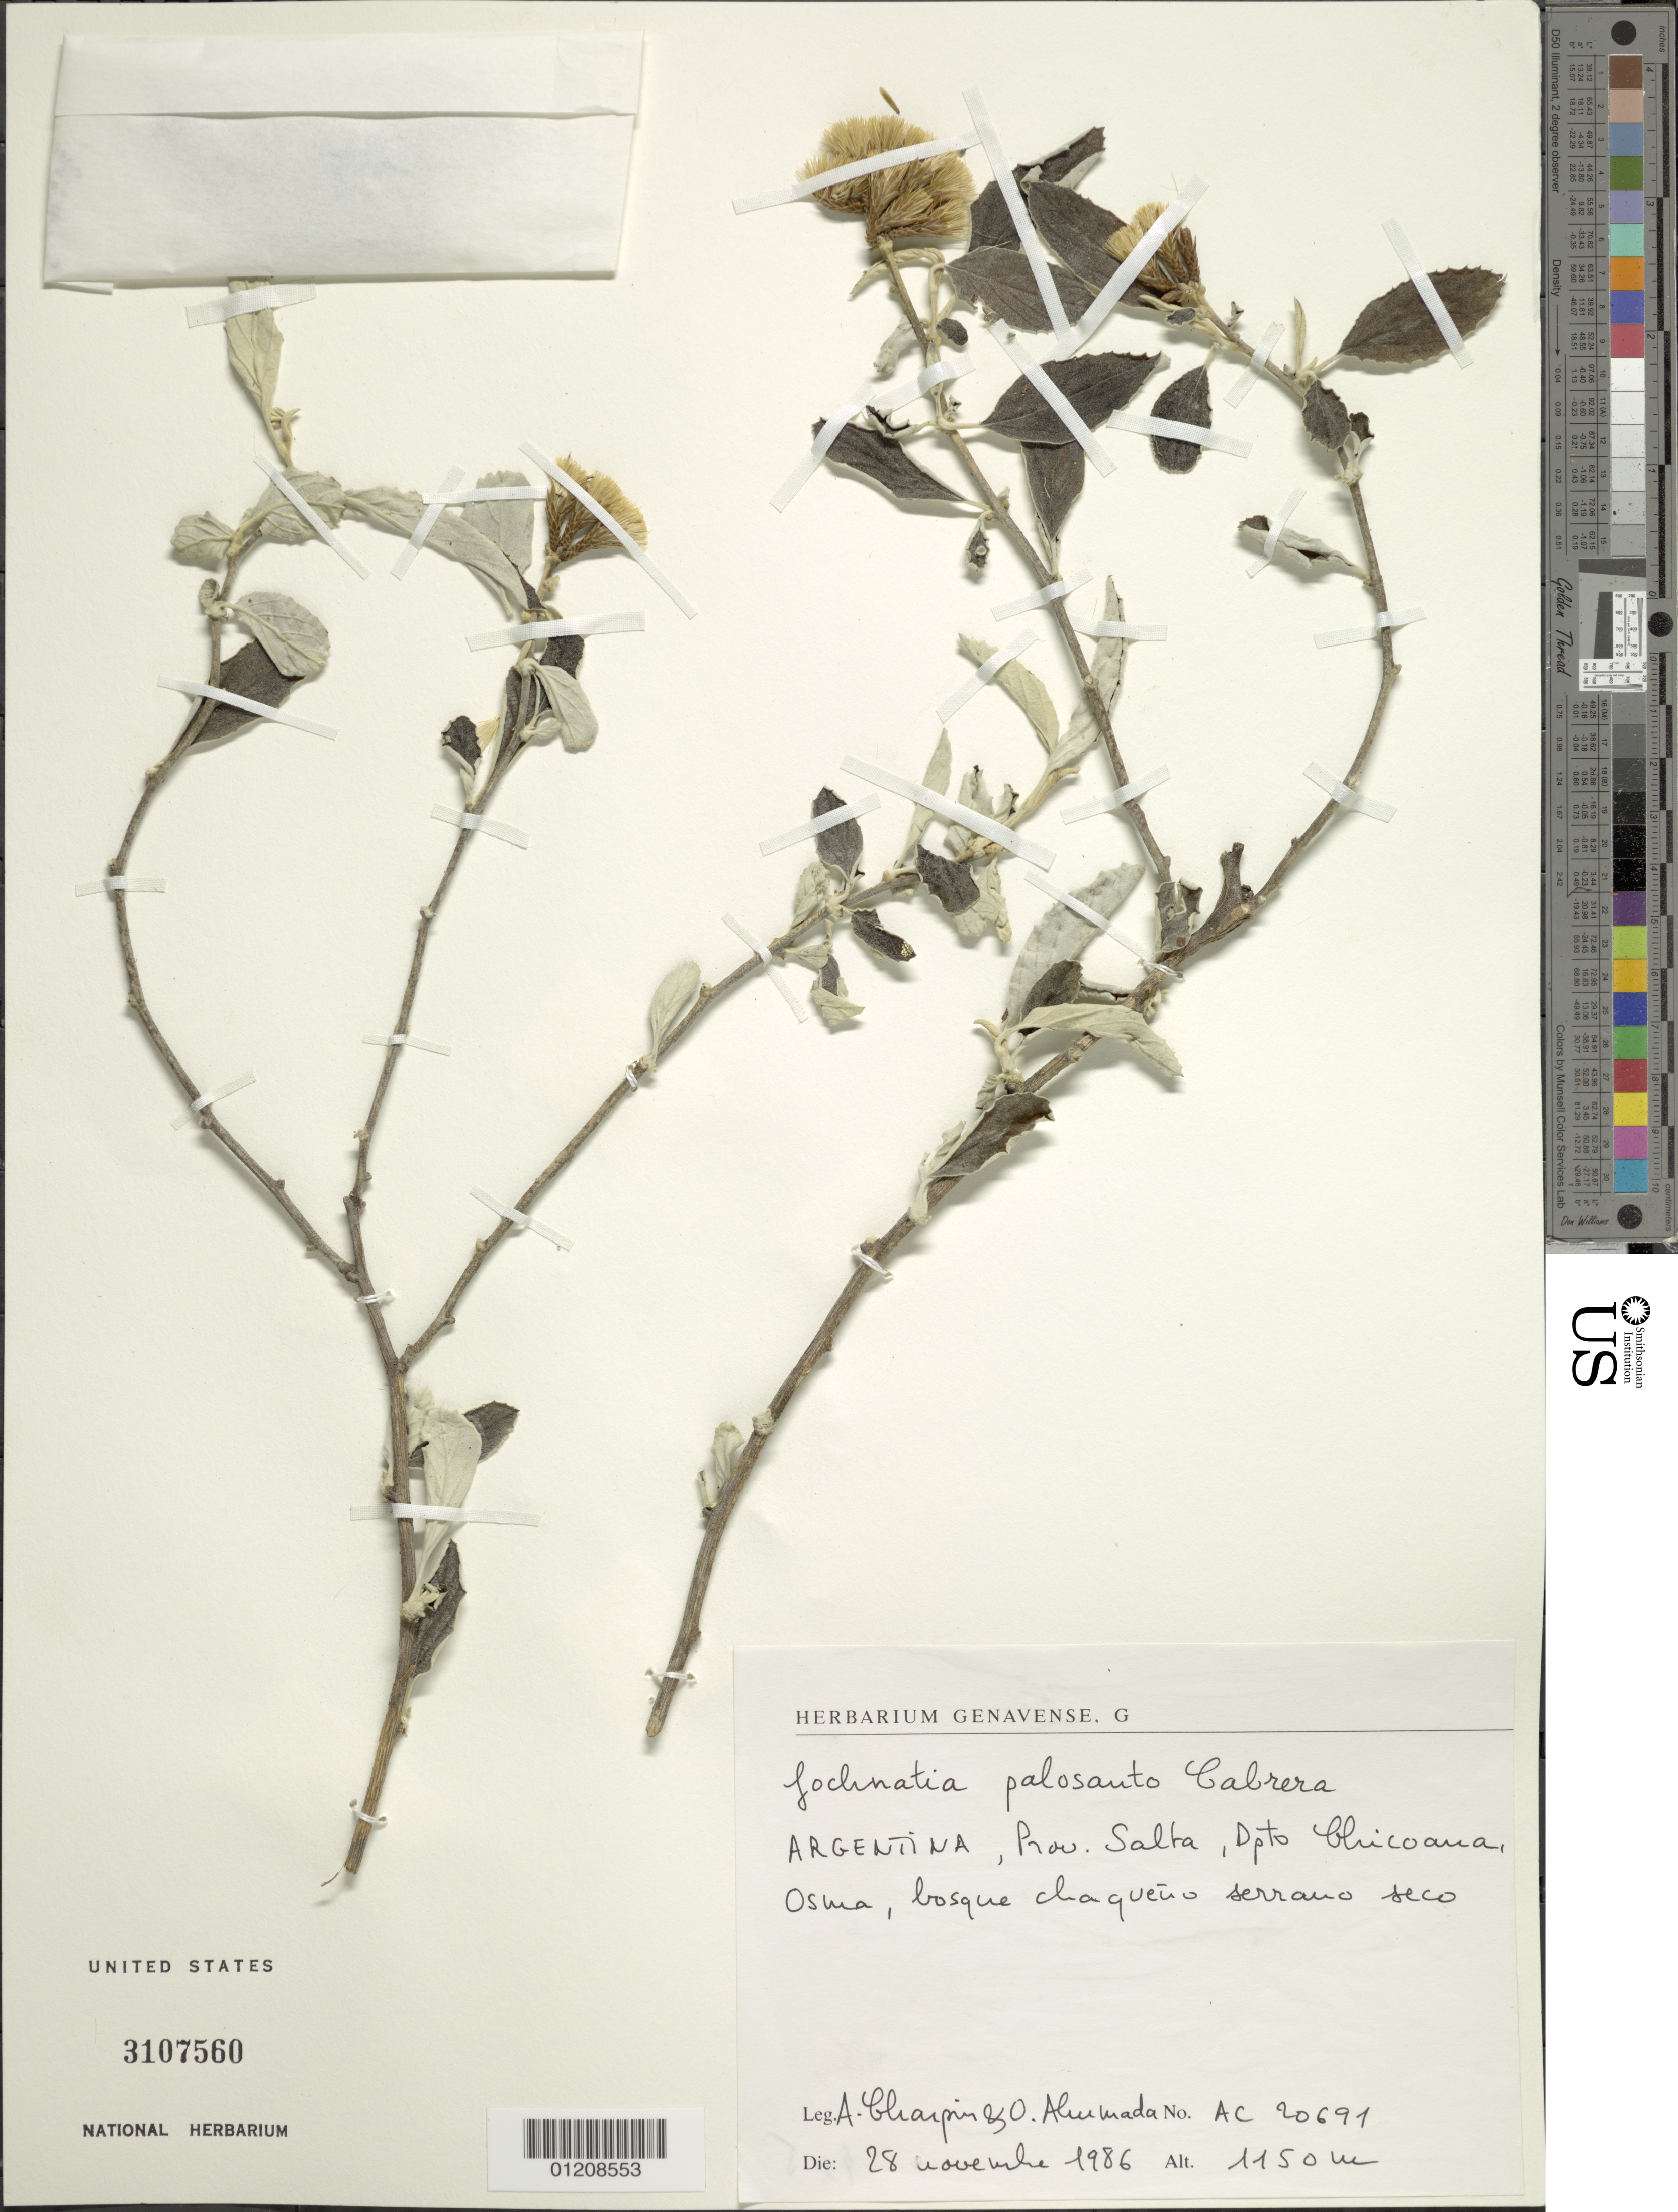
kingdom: Plantae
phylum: Tracheophyta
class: Magnoliopsida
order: Asterales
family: Asteraceae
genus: Gochnatia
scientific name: Gochnatia palosanto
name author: Cabrera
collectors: A. Cliaipin & O. Ahumada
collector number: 20691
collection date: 1986-11-28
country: Argentina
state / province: Salta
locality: Deto Chicoana, Soma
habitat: Bosque chapqeno serrano seco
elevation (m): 1150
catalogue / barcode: US 3107560